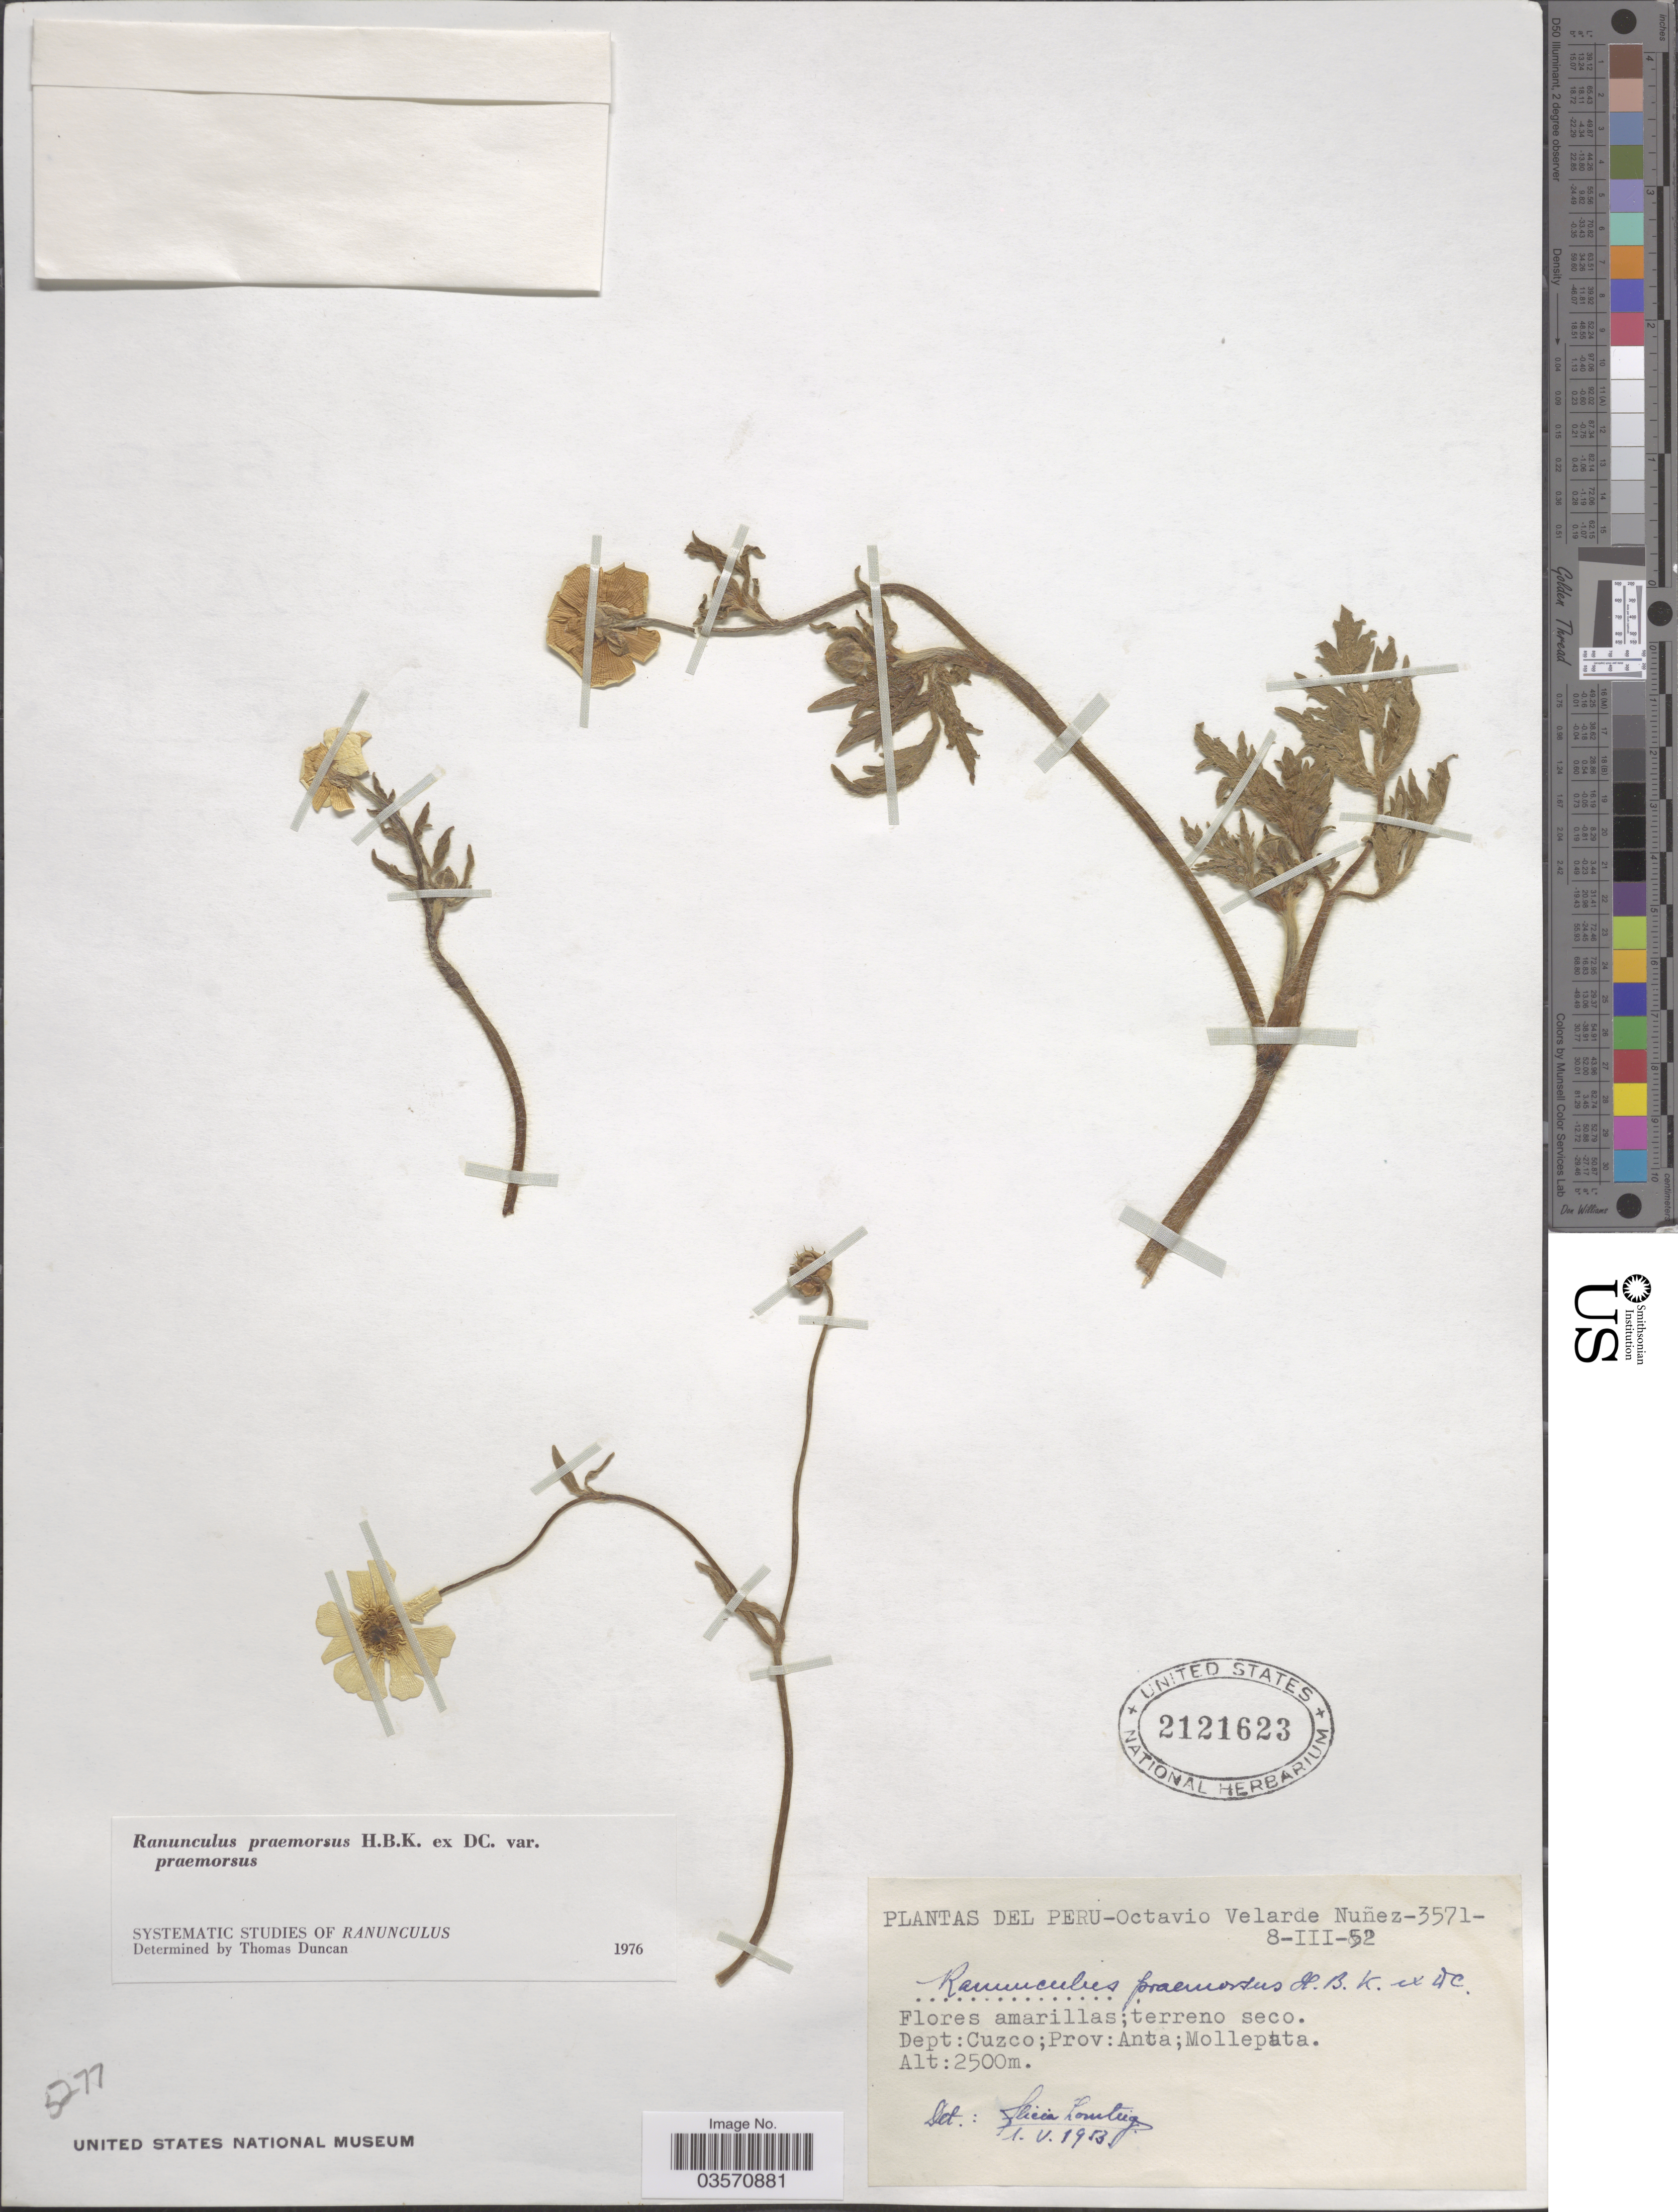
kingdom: Plantae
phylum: Tracheophyta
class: Magnoliopsida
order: Ranunculales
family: Ranunculaceae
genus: Ranunculus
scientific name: Ranunculus praemorsus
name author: Kunth ex DC.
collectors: O. Velarde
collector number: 3571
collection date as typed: Transcribed d/m/y: 8/3/52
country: Peru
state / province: Cusco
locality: Dept: Cuzco; Prov: Anta; Mollepata.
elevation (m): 2500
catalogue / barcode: US 2121623